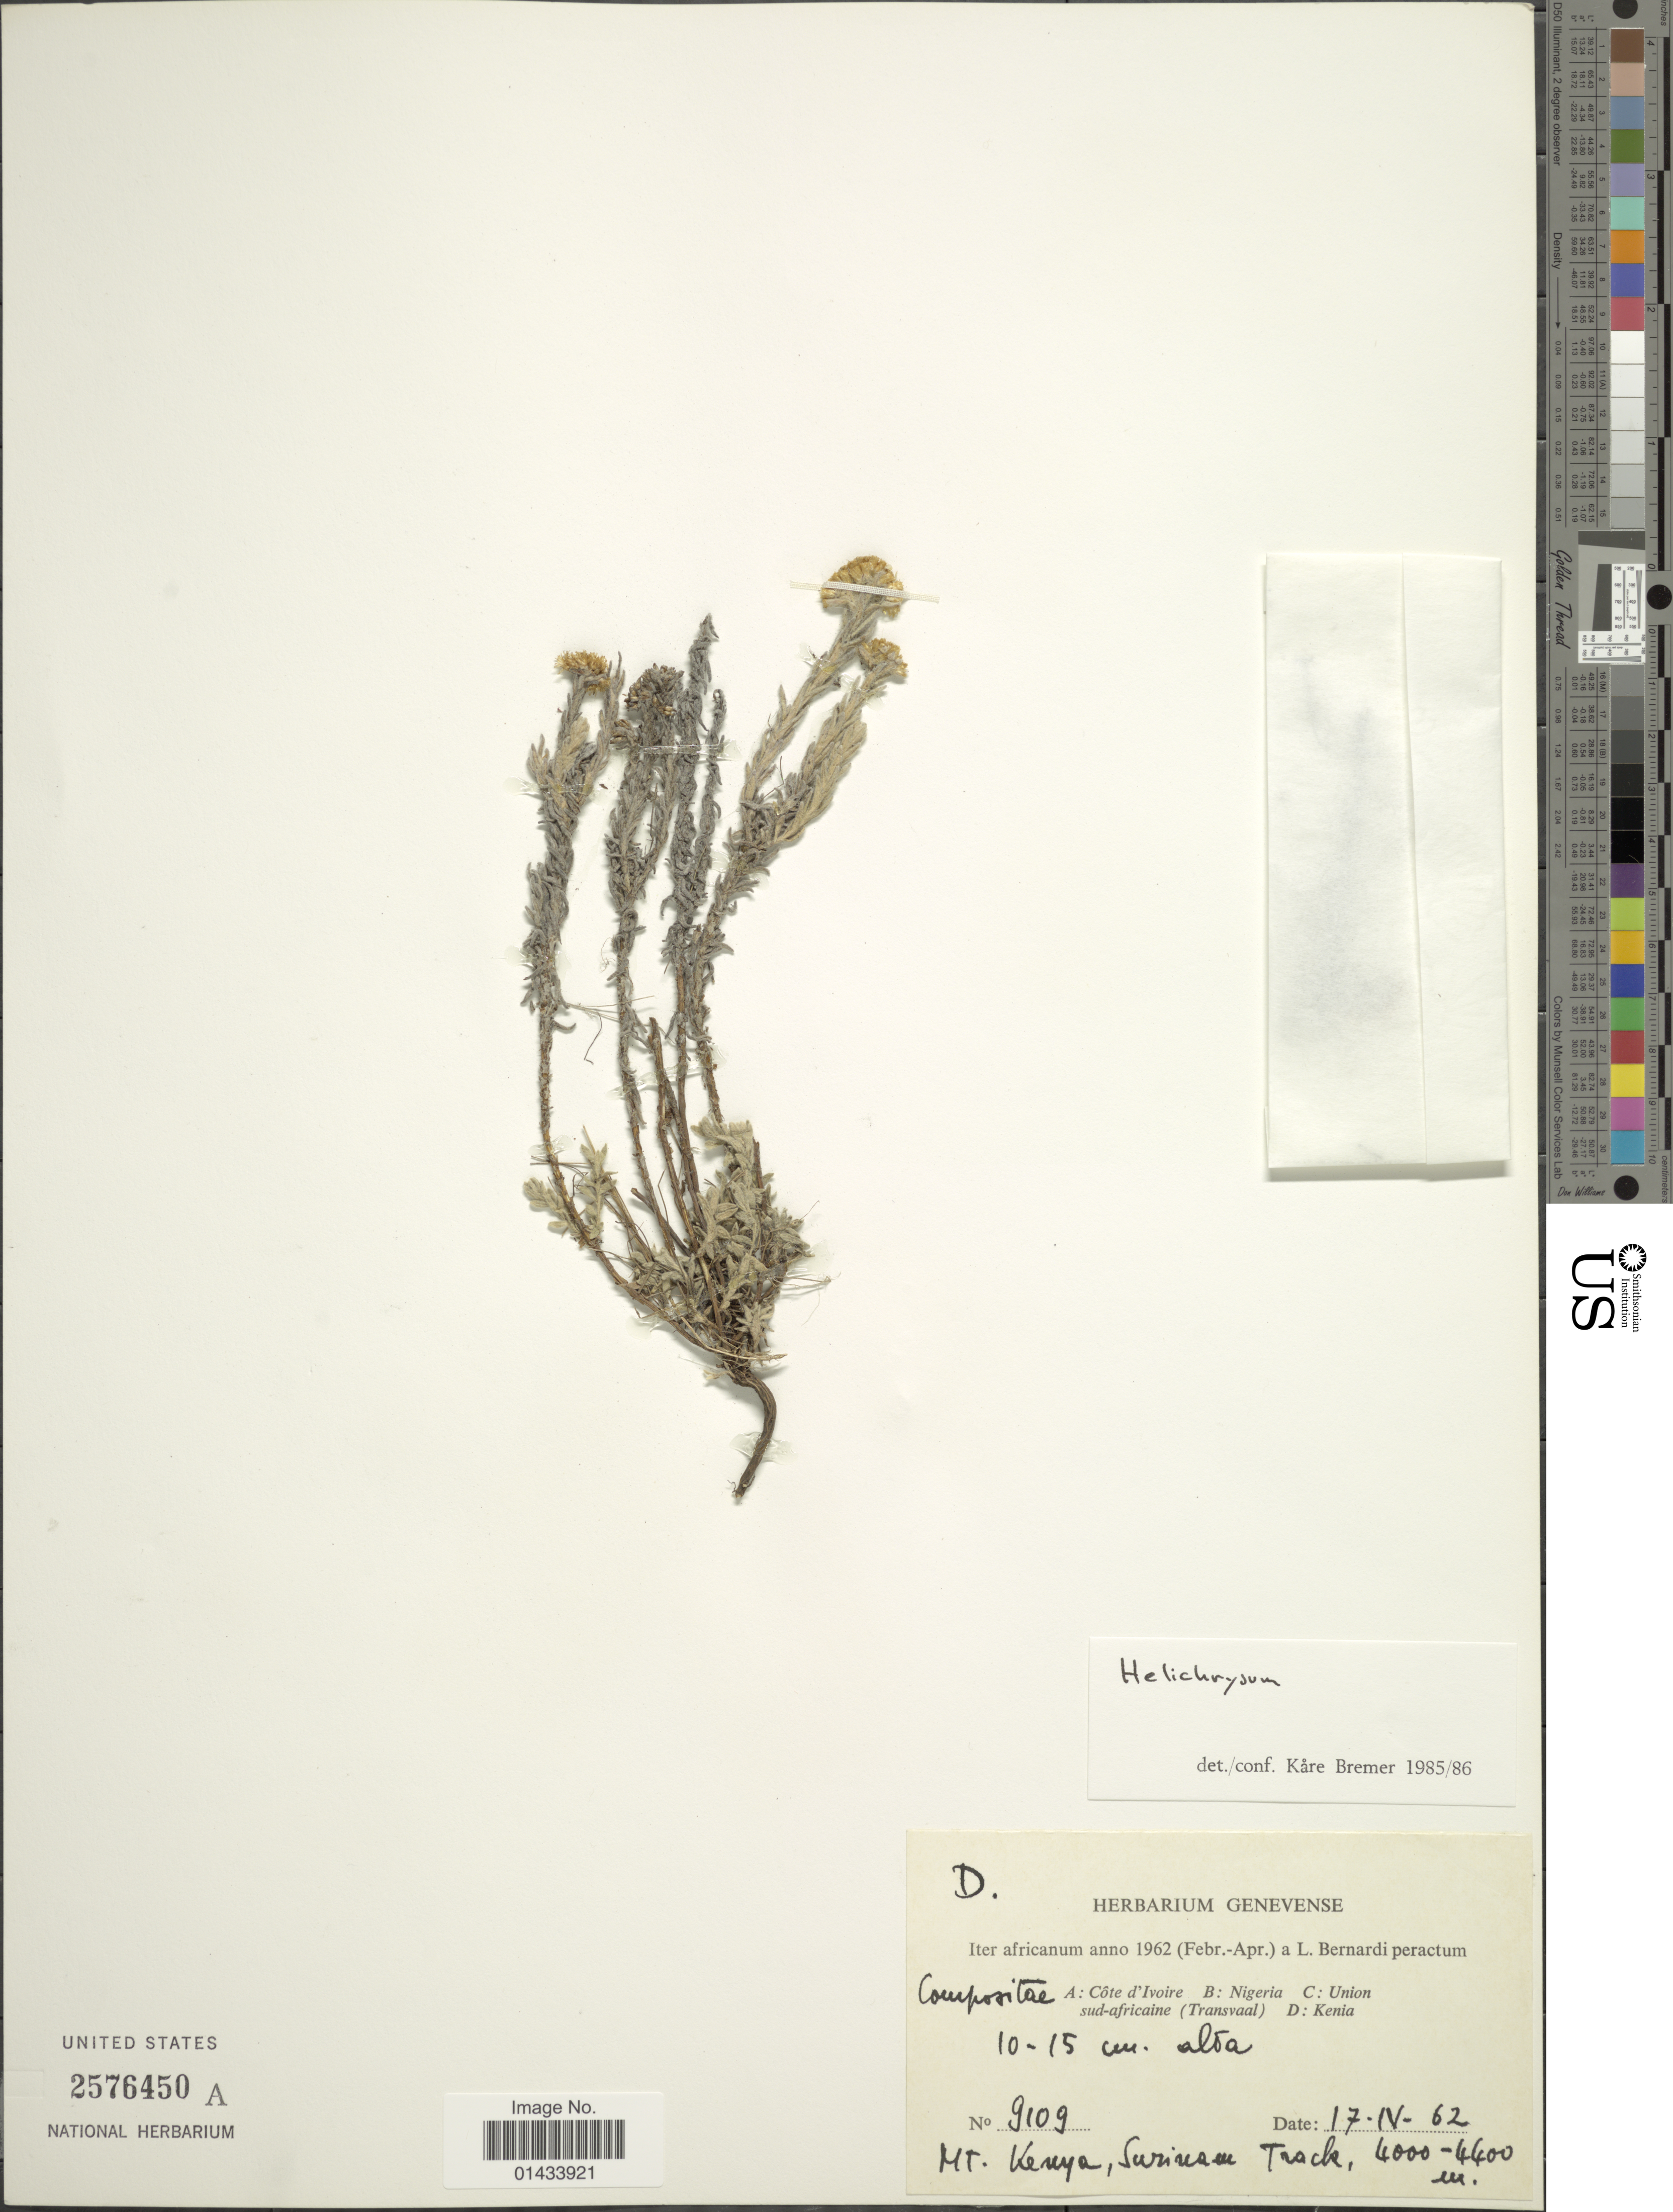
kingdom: Plantae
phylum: Tracheophyta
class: Magnoliopsida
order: Asterales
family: Asteraceae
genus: Helichrysum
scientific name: Helichrysum sp.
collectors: L. Bernardi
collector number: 9109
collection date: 1962-04-17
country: Kenya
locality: Mt. Kenya, Suriman Track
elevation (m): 4000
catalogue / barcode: US 2576450A